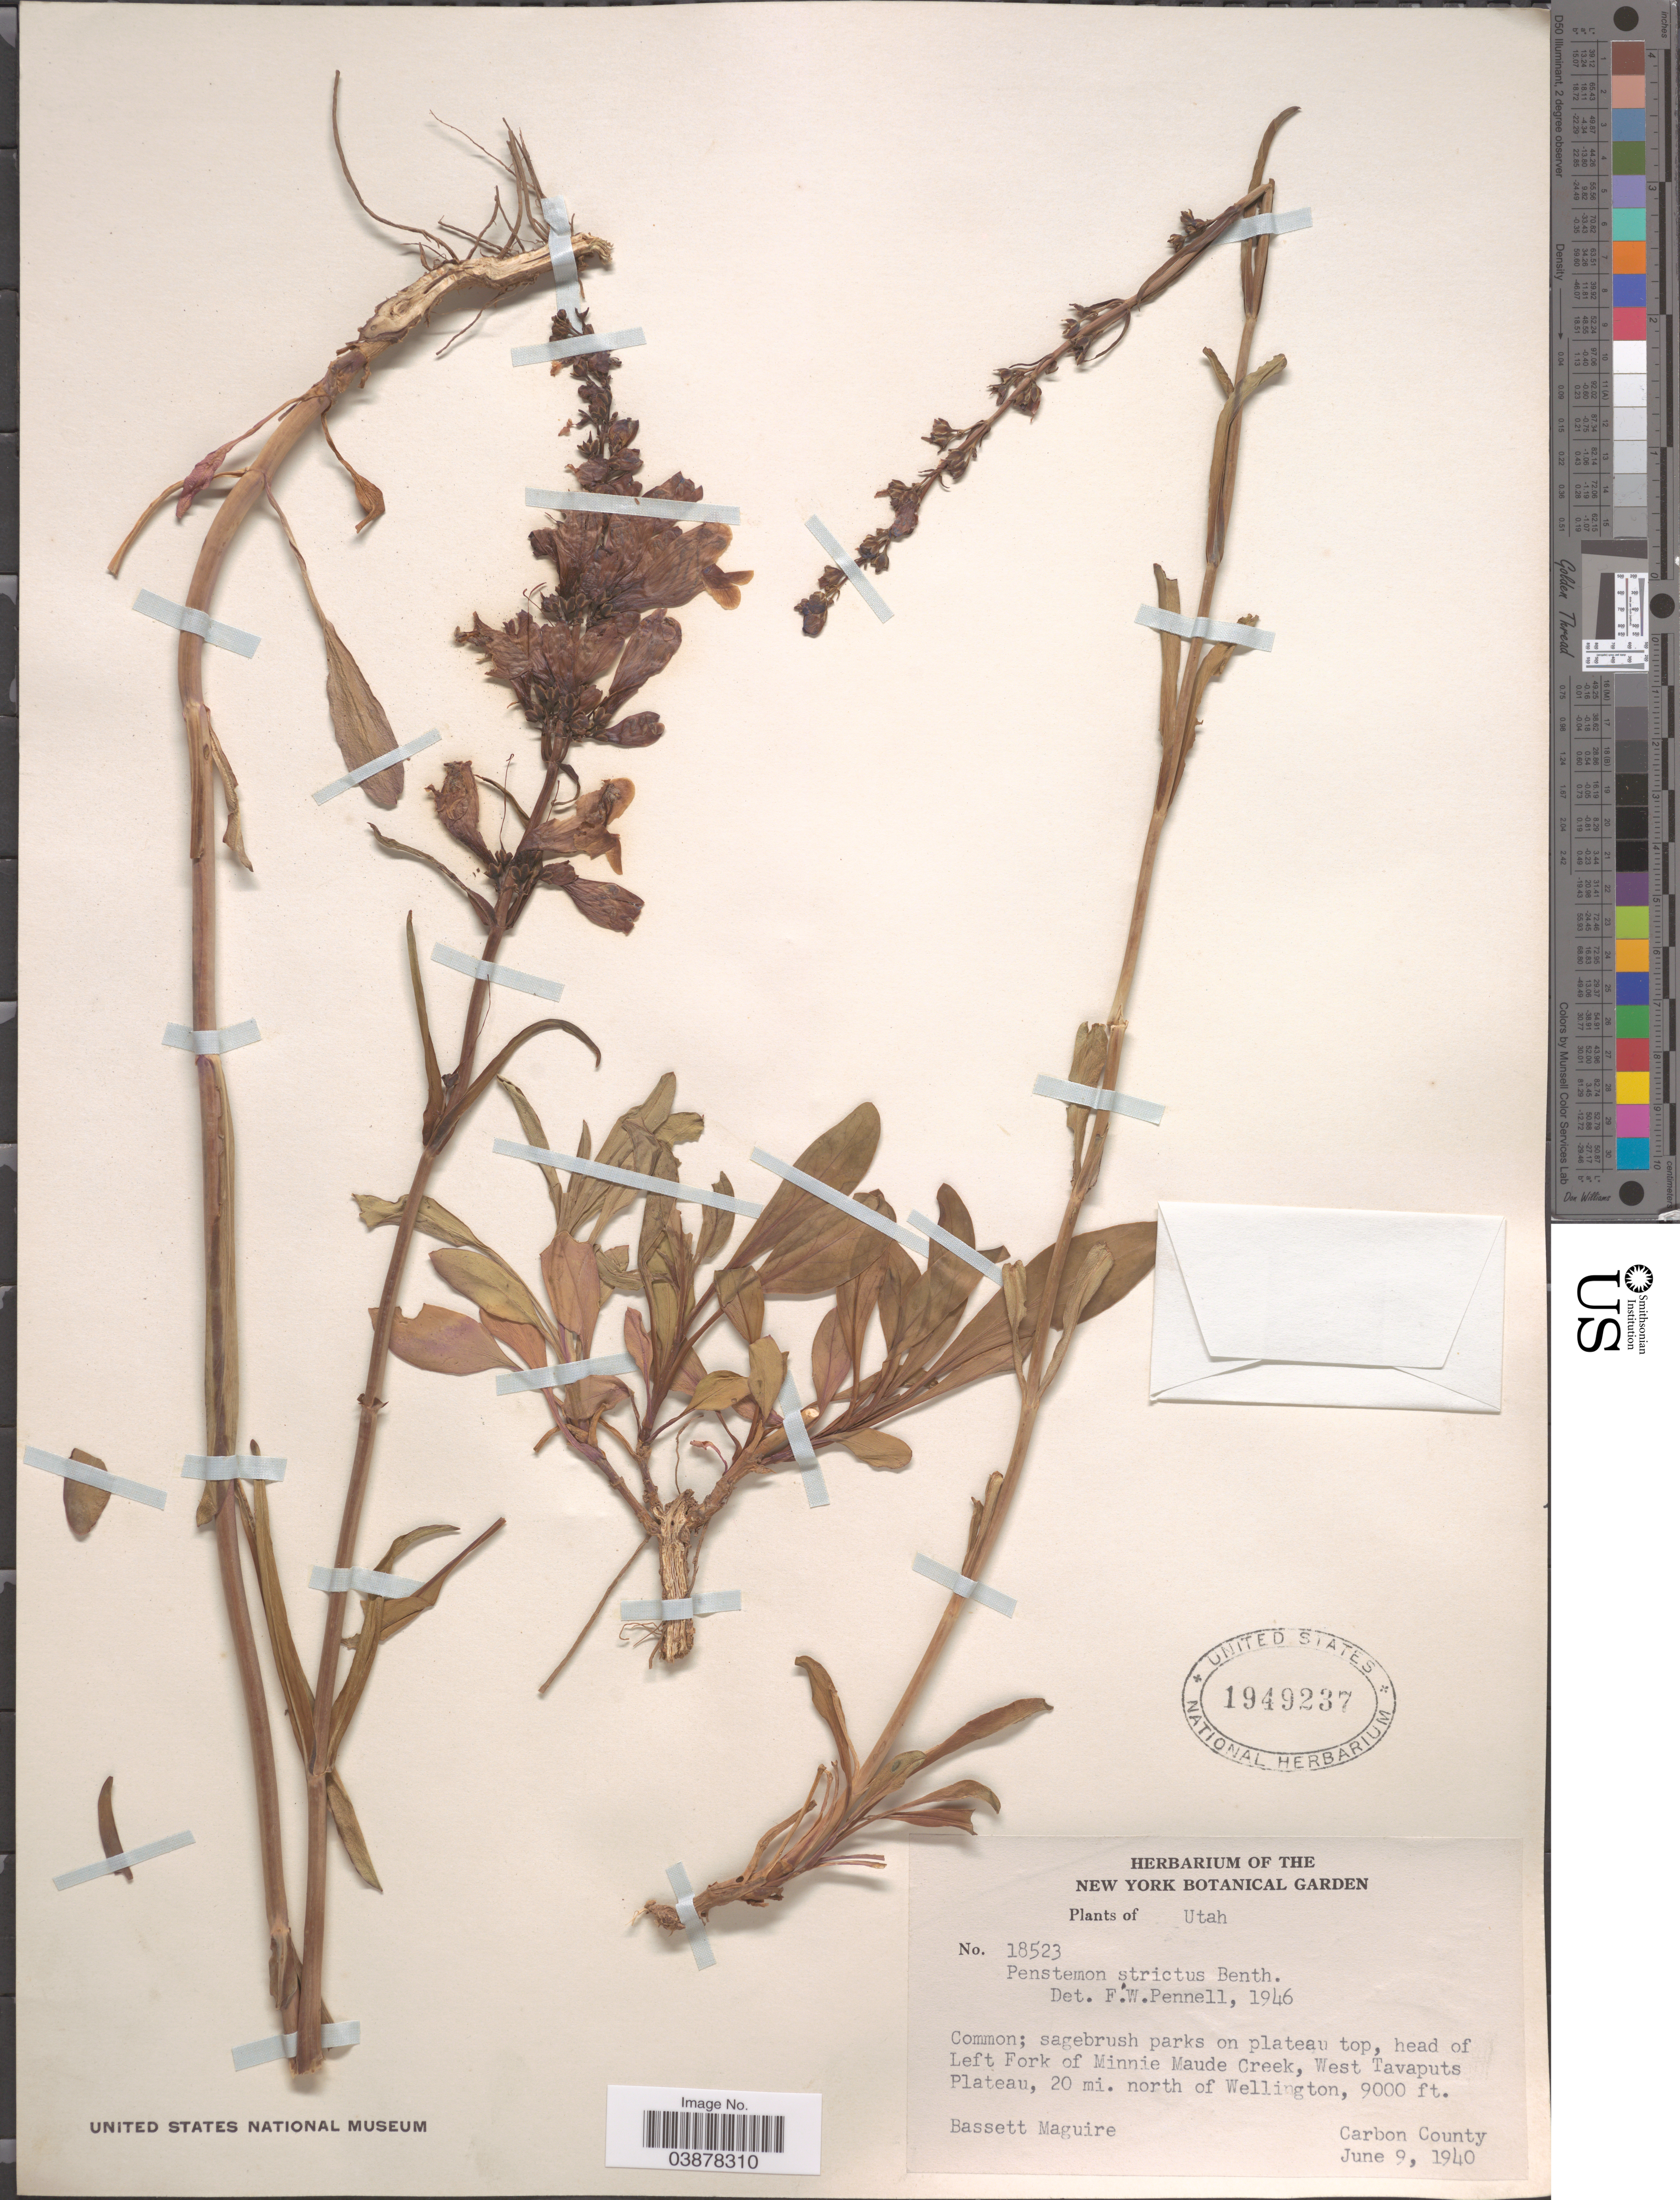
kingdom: Plantae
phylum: Tracheophyta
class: Magnoliopsida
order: Lamiales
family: Plantaginaceae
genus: Penstemon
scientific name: Penstemon strictus subsp. strictus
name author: Benth.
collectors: B. Maguire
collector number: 18523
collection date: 1940-06-09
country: United States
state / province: Utah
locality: Sagebrush parks on plateau top, head of Left Fork of Minnie Maude Creek, West Tavaputs Plateau, 20 mi. north of Wellington, Carbon County.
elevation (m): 2743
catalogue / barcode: US 1949237